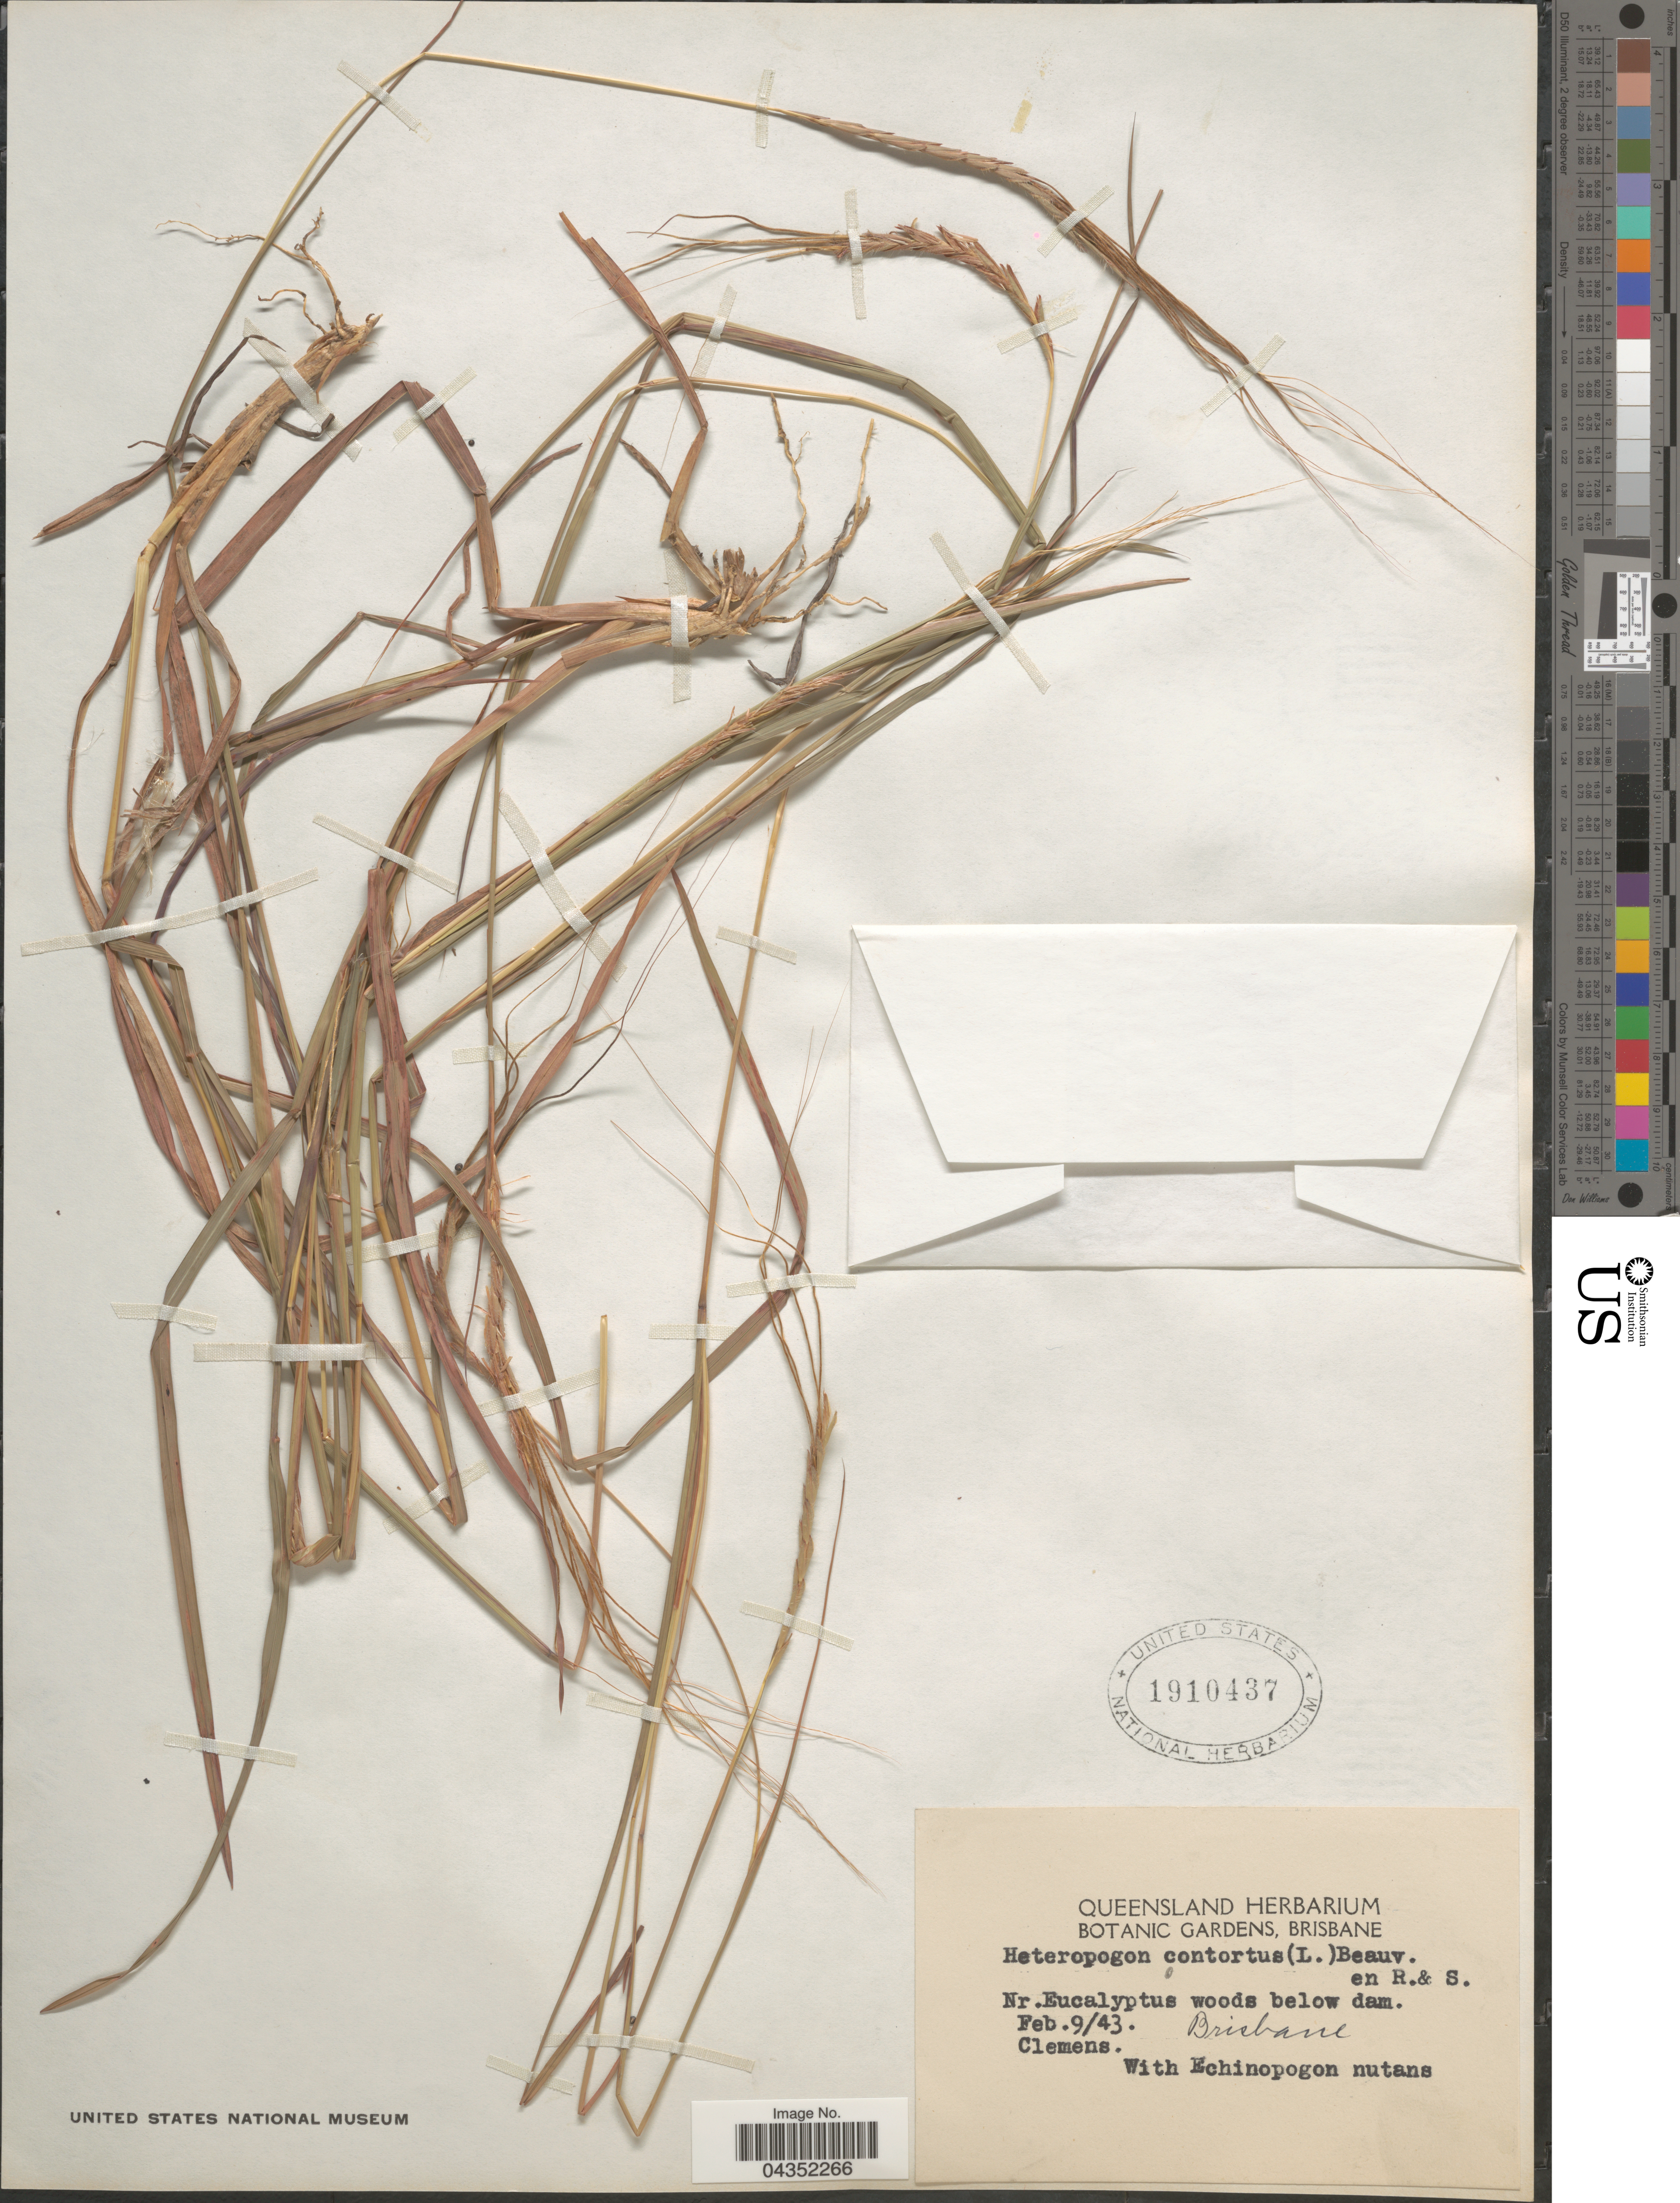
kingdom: Plantae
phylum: Tracheophyta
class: Liliopsida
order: Poales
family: Poaceae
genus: Heteropogon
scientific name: Heteropogon contortus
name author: (L.) P. Beauv. ex Roem. & Schult.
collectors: -. Clemens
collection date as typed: Transcribed d/m/y: 9/2/43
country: Australia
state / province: Queensland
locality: Nr. Eucalyptus woods below dam. Brisbane.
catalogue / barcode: US 1910437